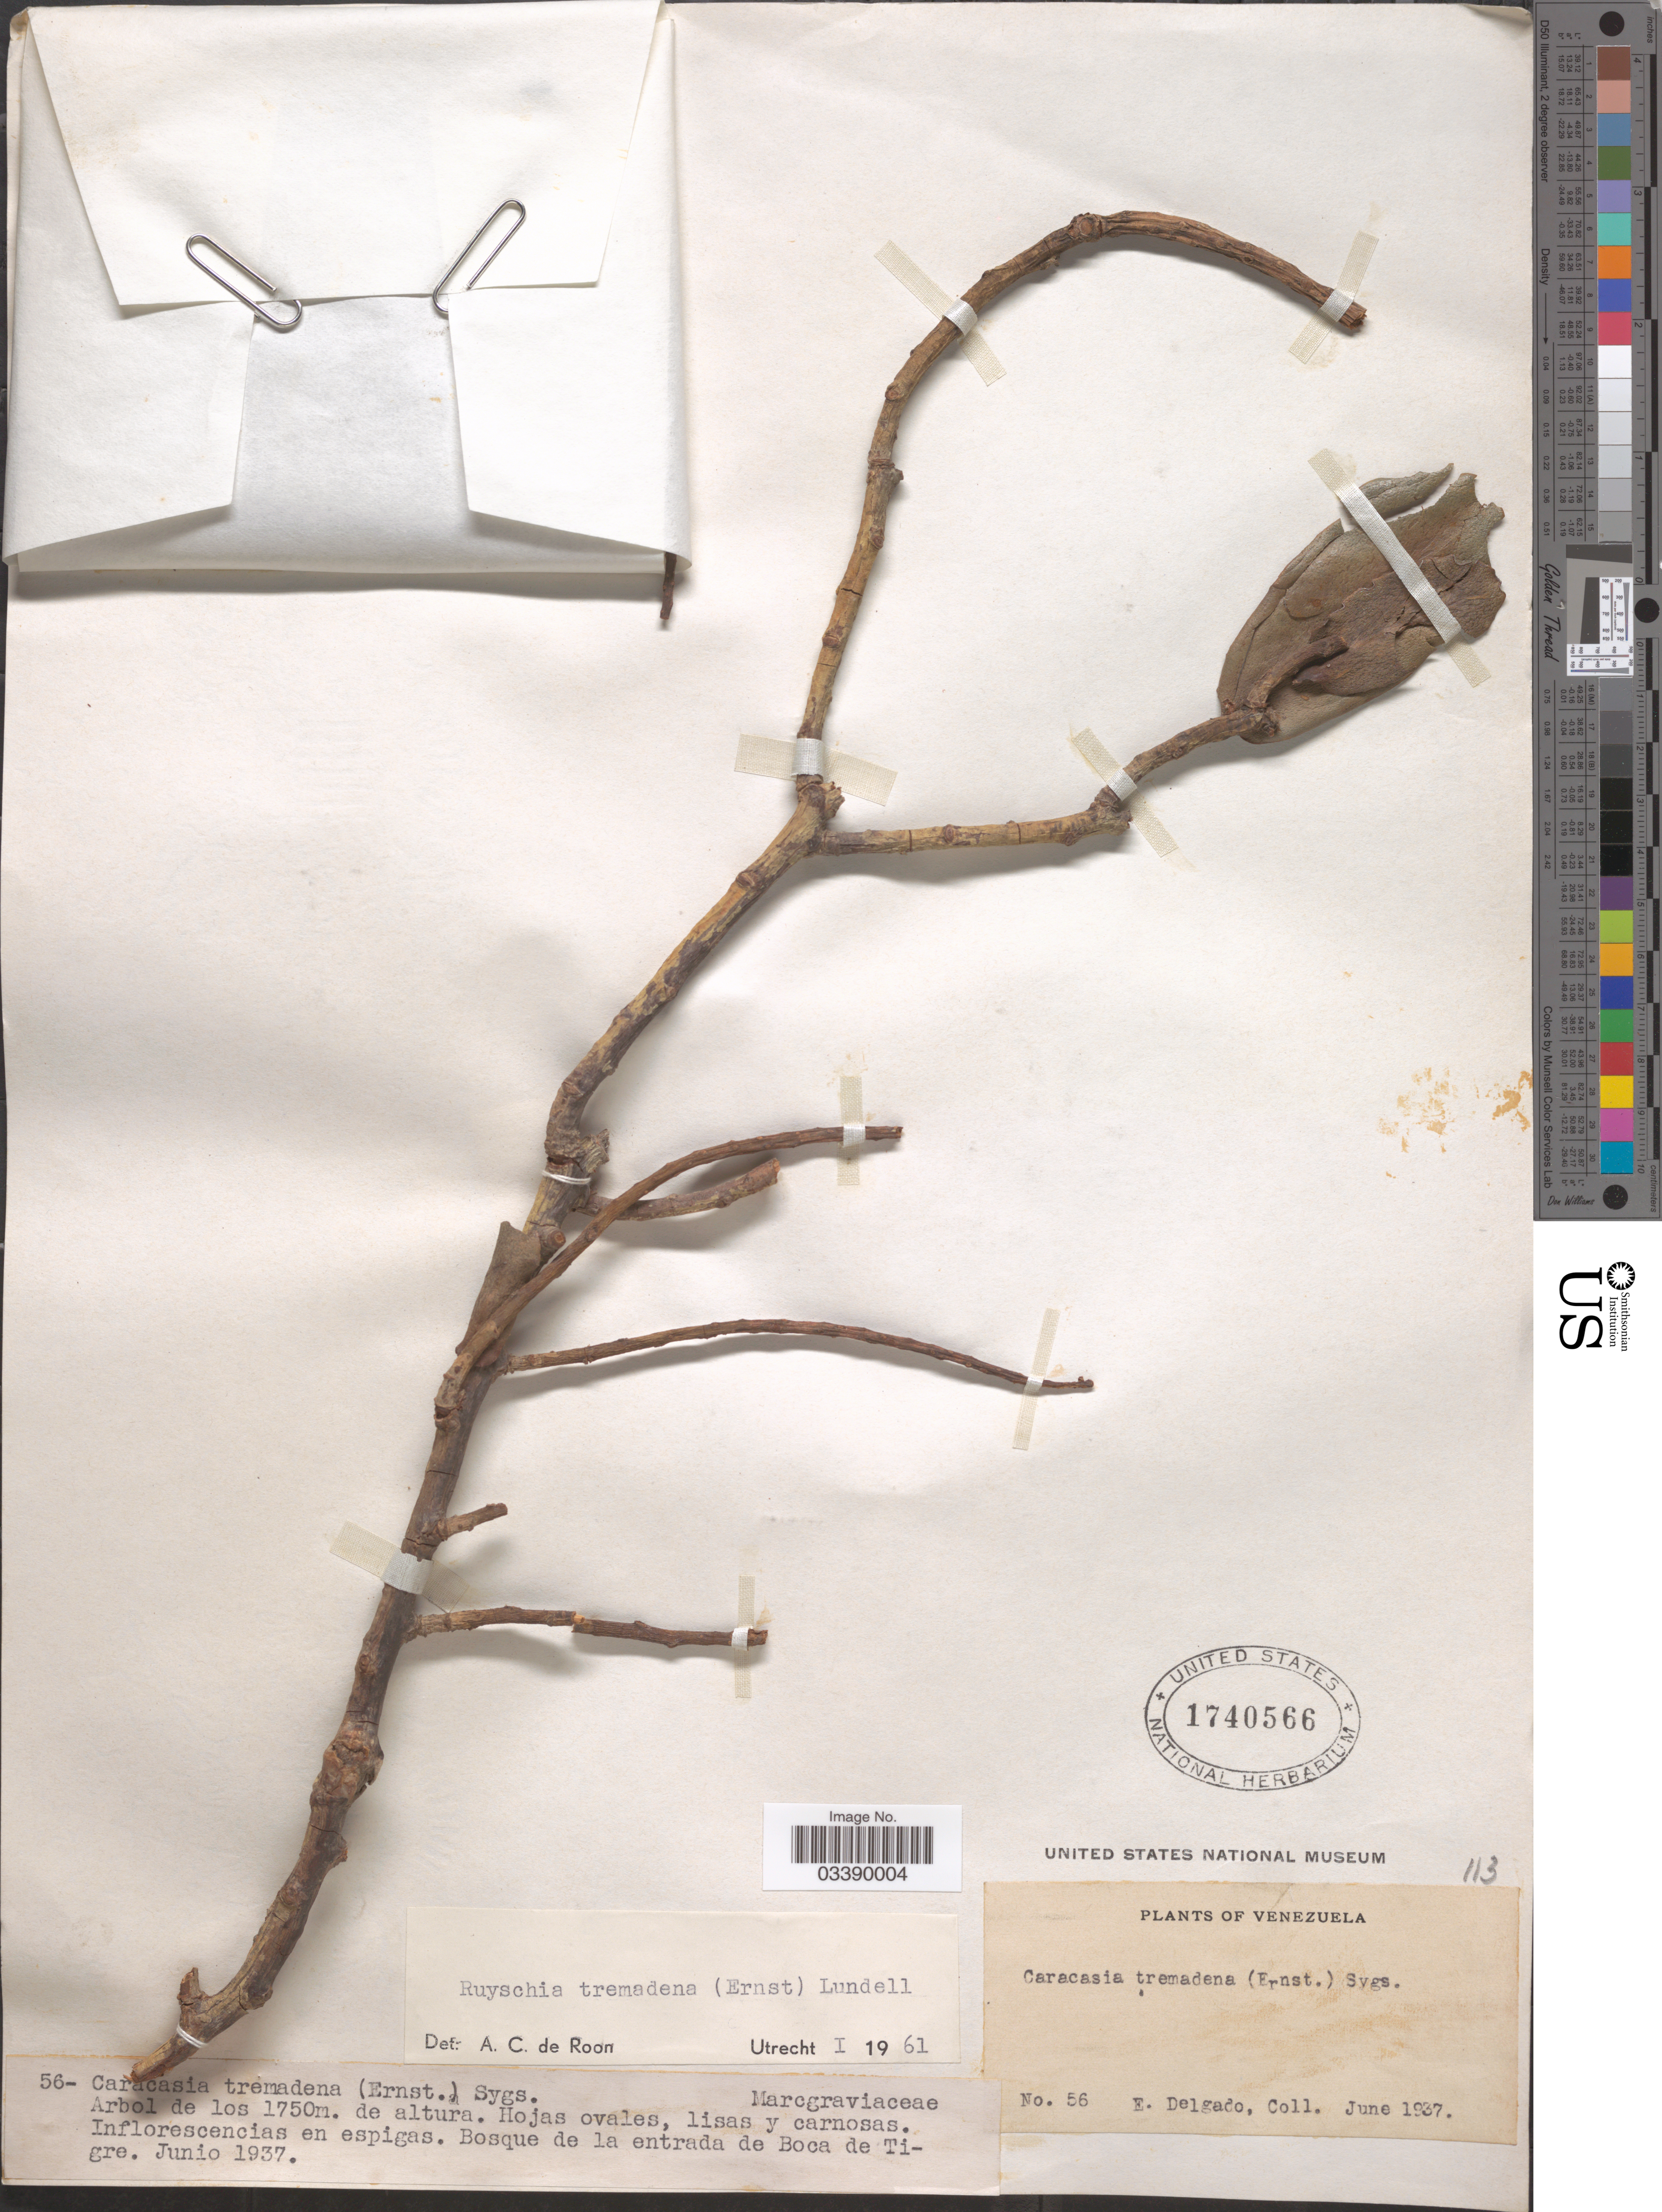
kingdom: Plantae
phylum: Tracheophyta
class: Magnoliopsida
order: Ericales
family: Marcgraviaceae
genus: Ruyschia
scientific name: Ruyschia tremadena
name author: (Ernst) Lundell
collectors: E. Delgado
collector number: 56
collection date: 1937-06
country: Venezuela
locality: Bosque de la entrada de Boca de Tigre.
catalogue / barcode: US 1740566